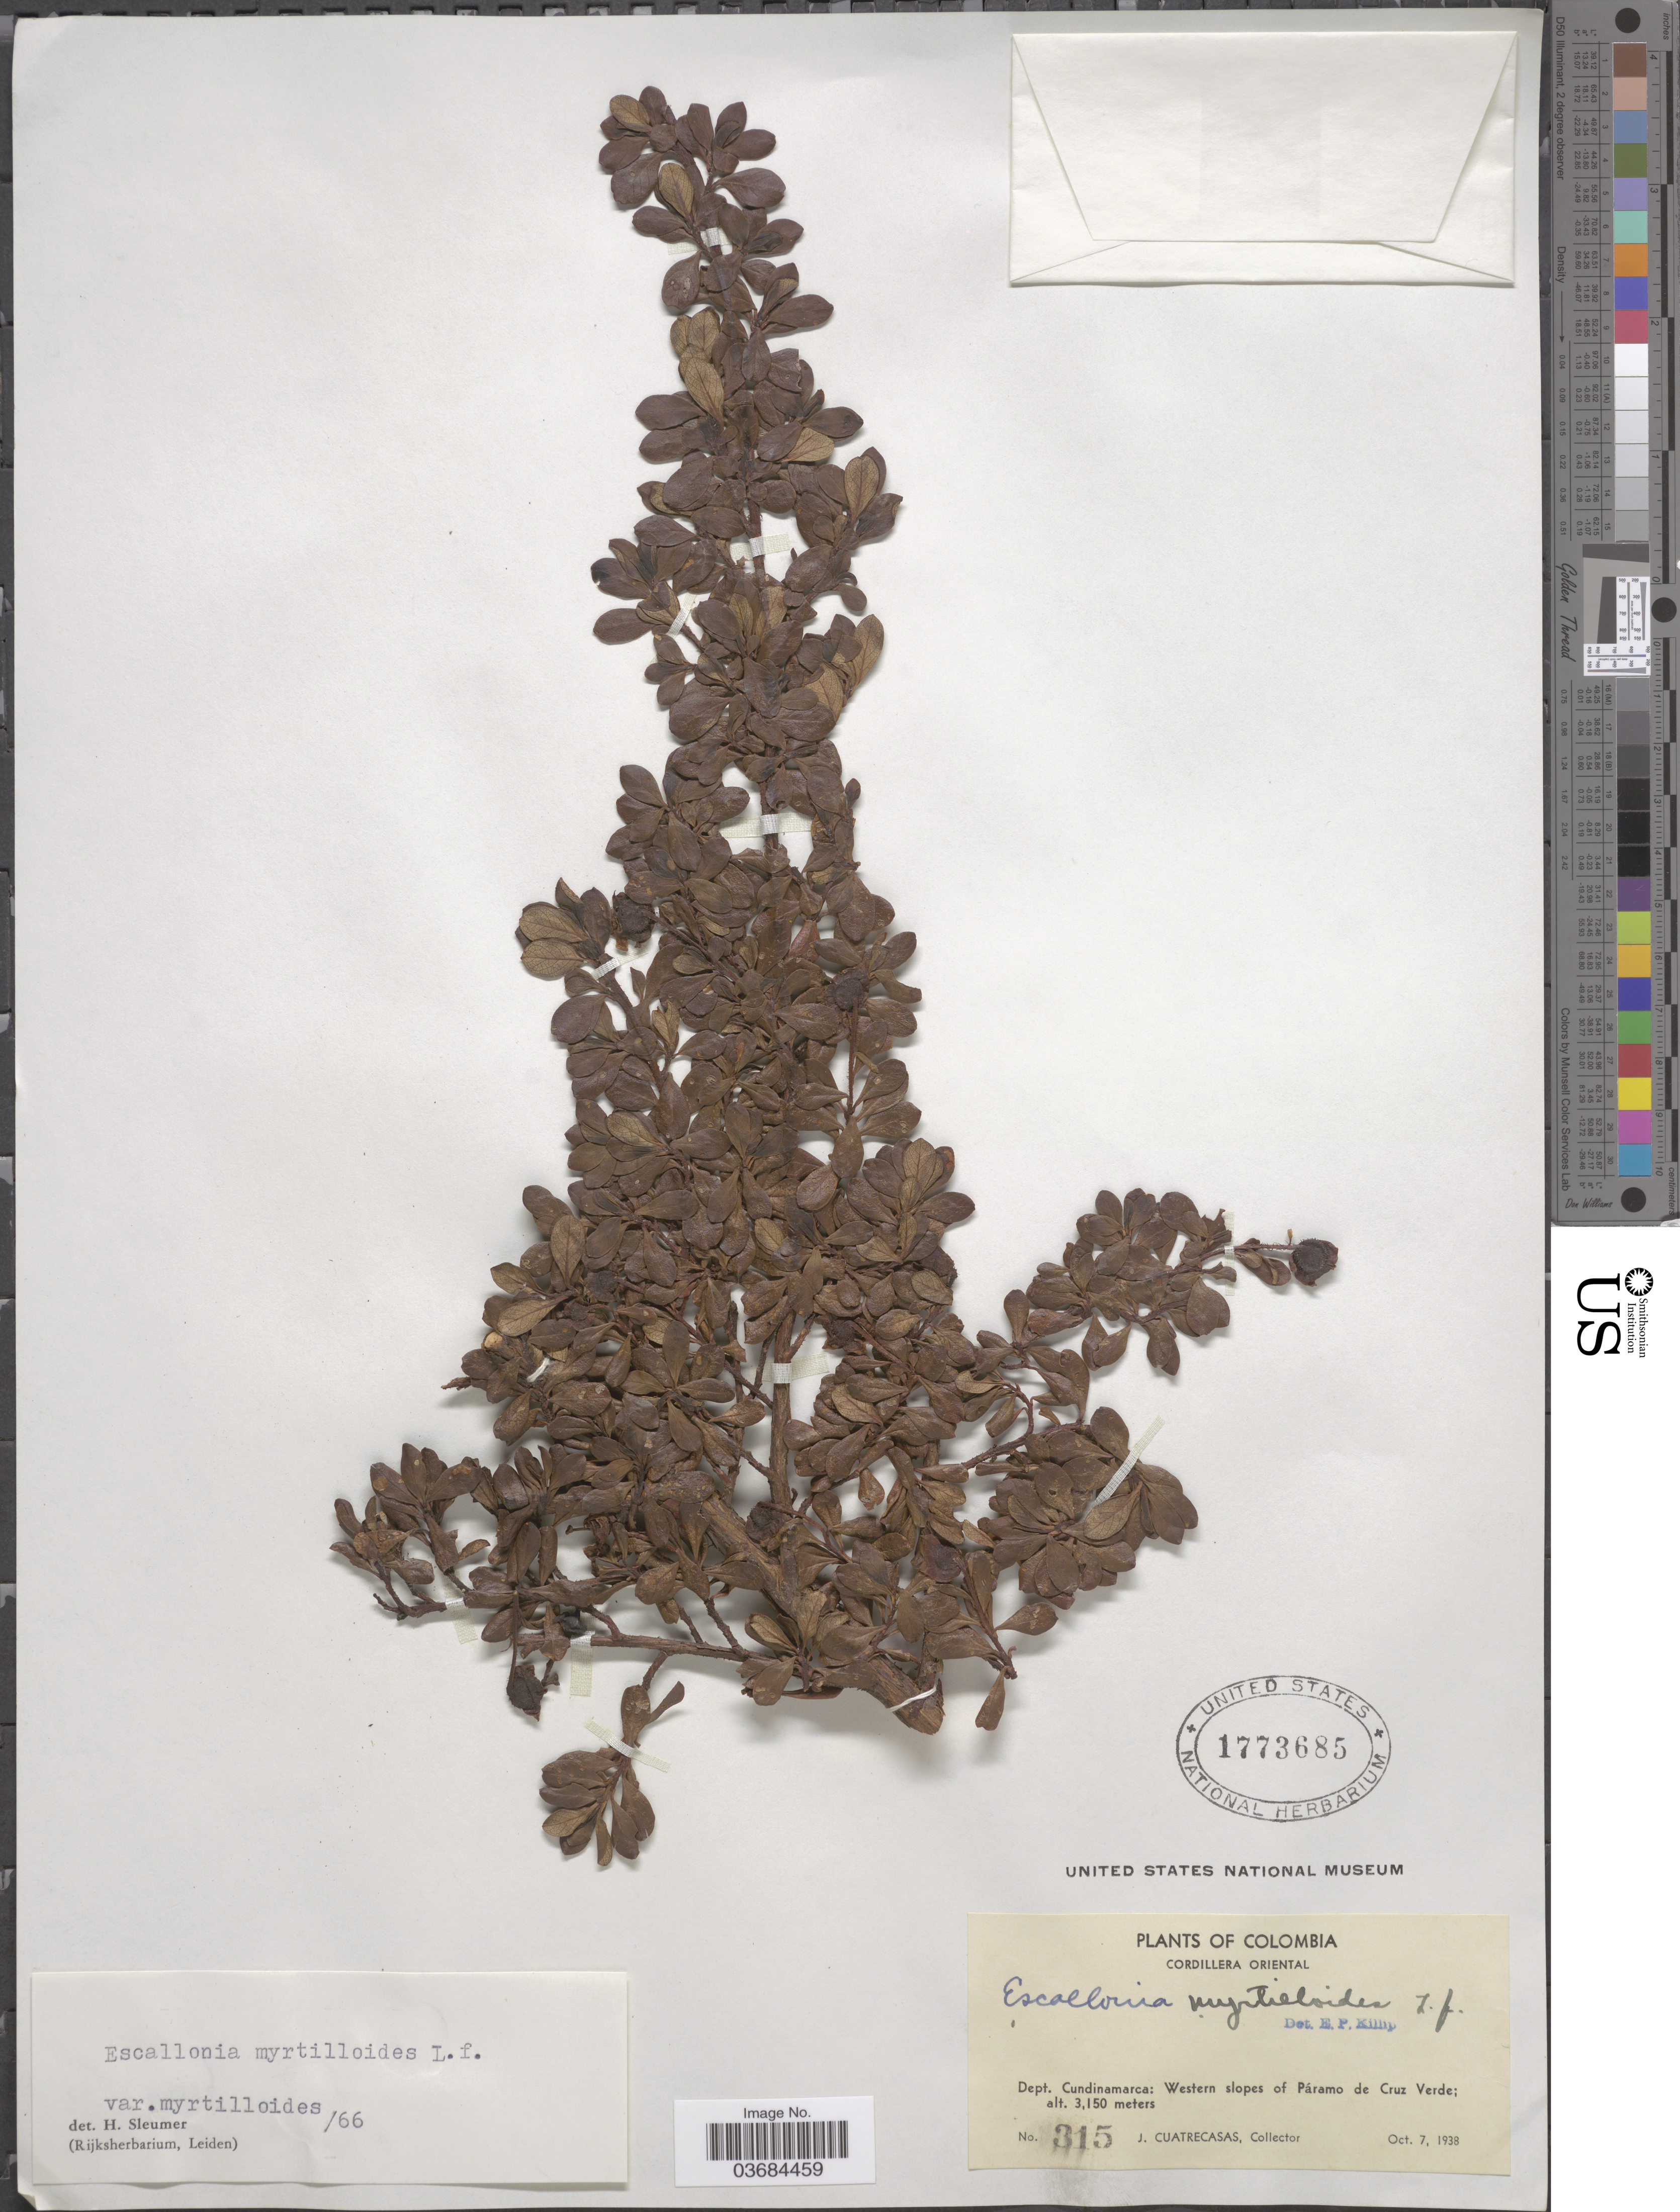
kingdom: Plantae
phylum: Tracheophyta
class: Magnoliopsida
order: Escalloniales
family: Escalloniaceae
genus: Escallonia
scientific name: Escallonia myrtilloides var. myrtilloides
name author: L. f.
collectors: J. Cuatrecasas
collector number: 315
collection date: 1938-10-07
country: Colombia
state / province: Cundinamarca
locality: Cordillera Oriental. Dept. Cundinamarca: Western slopes of Páramo de Cruz Verda.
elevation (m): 3150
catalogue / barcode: US 1773685